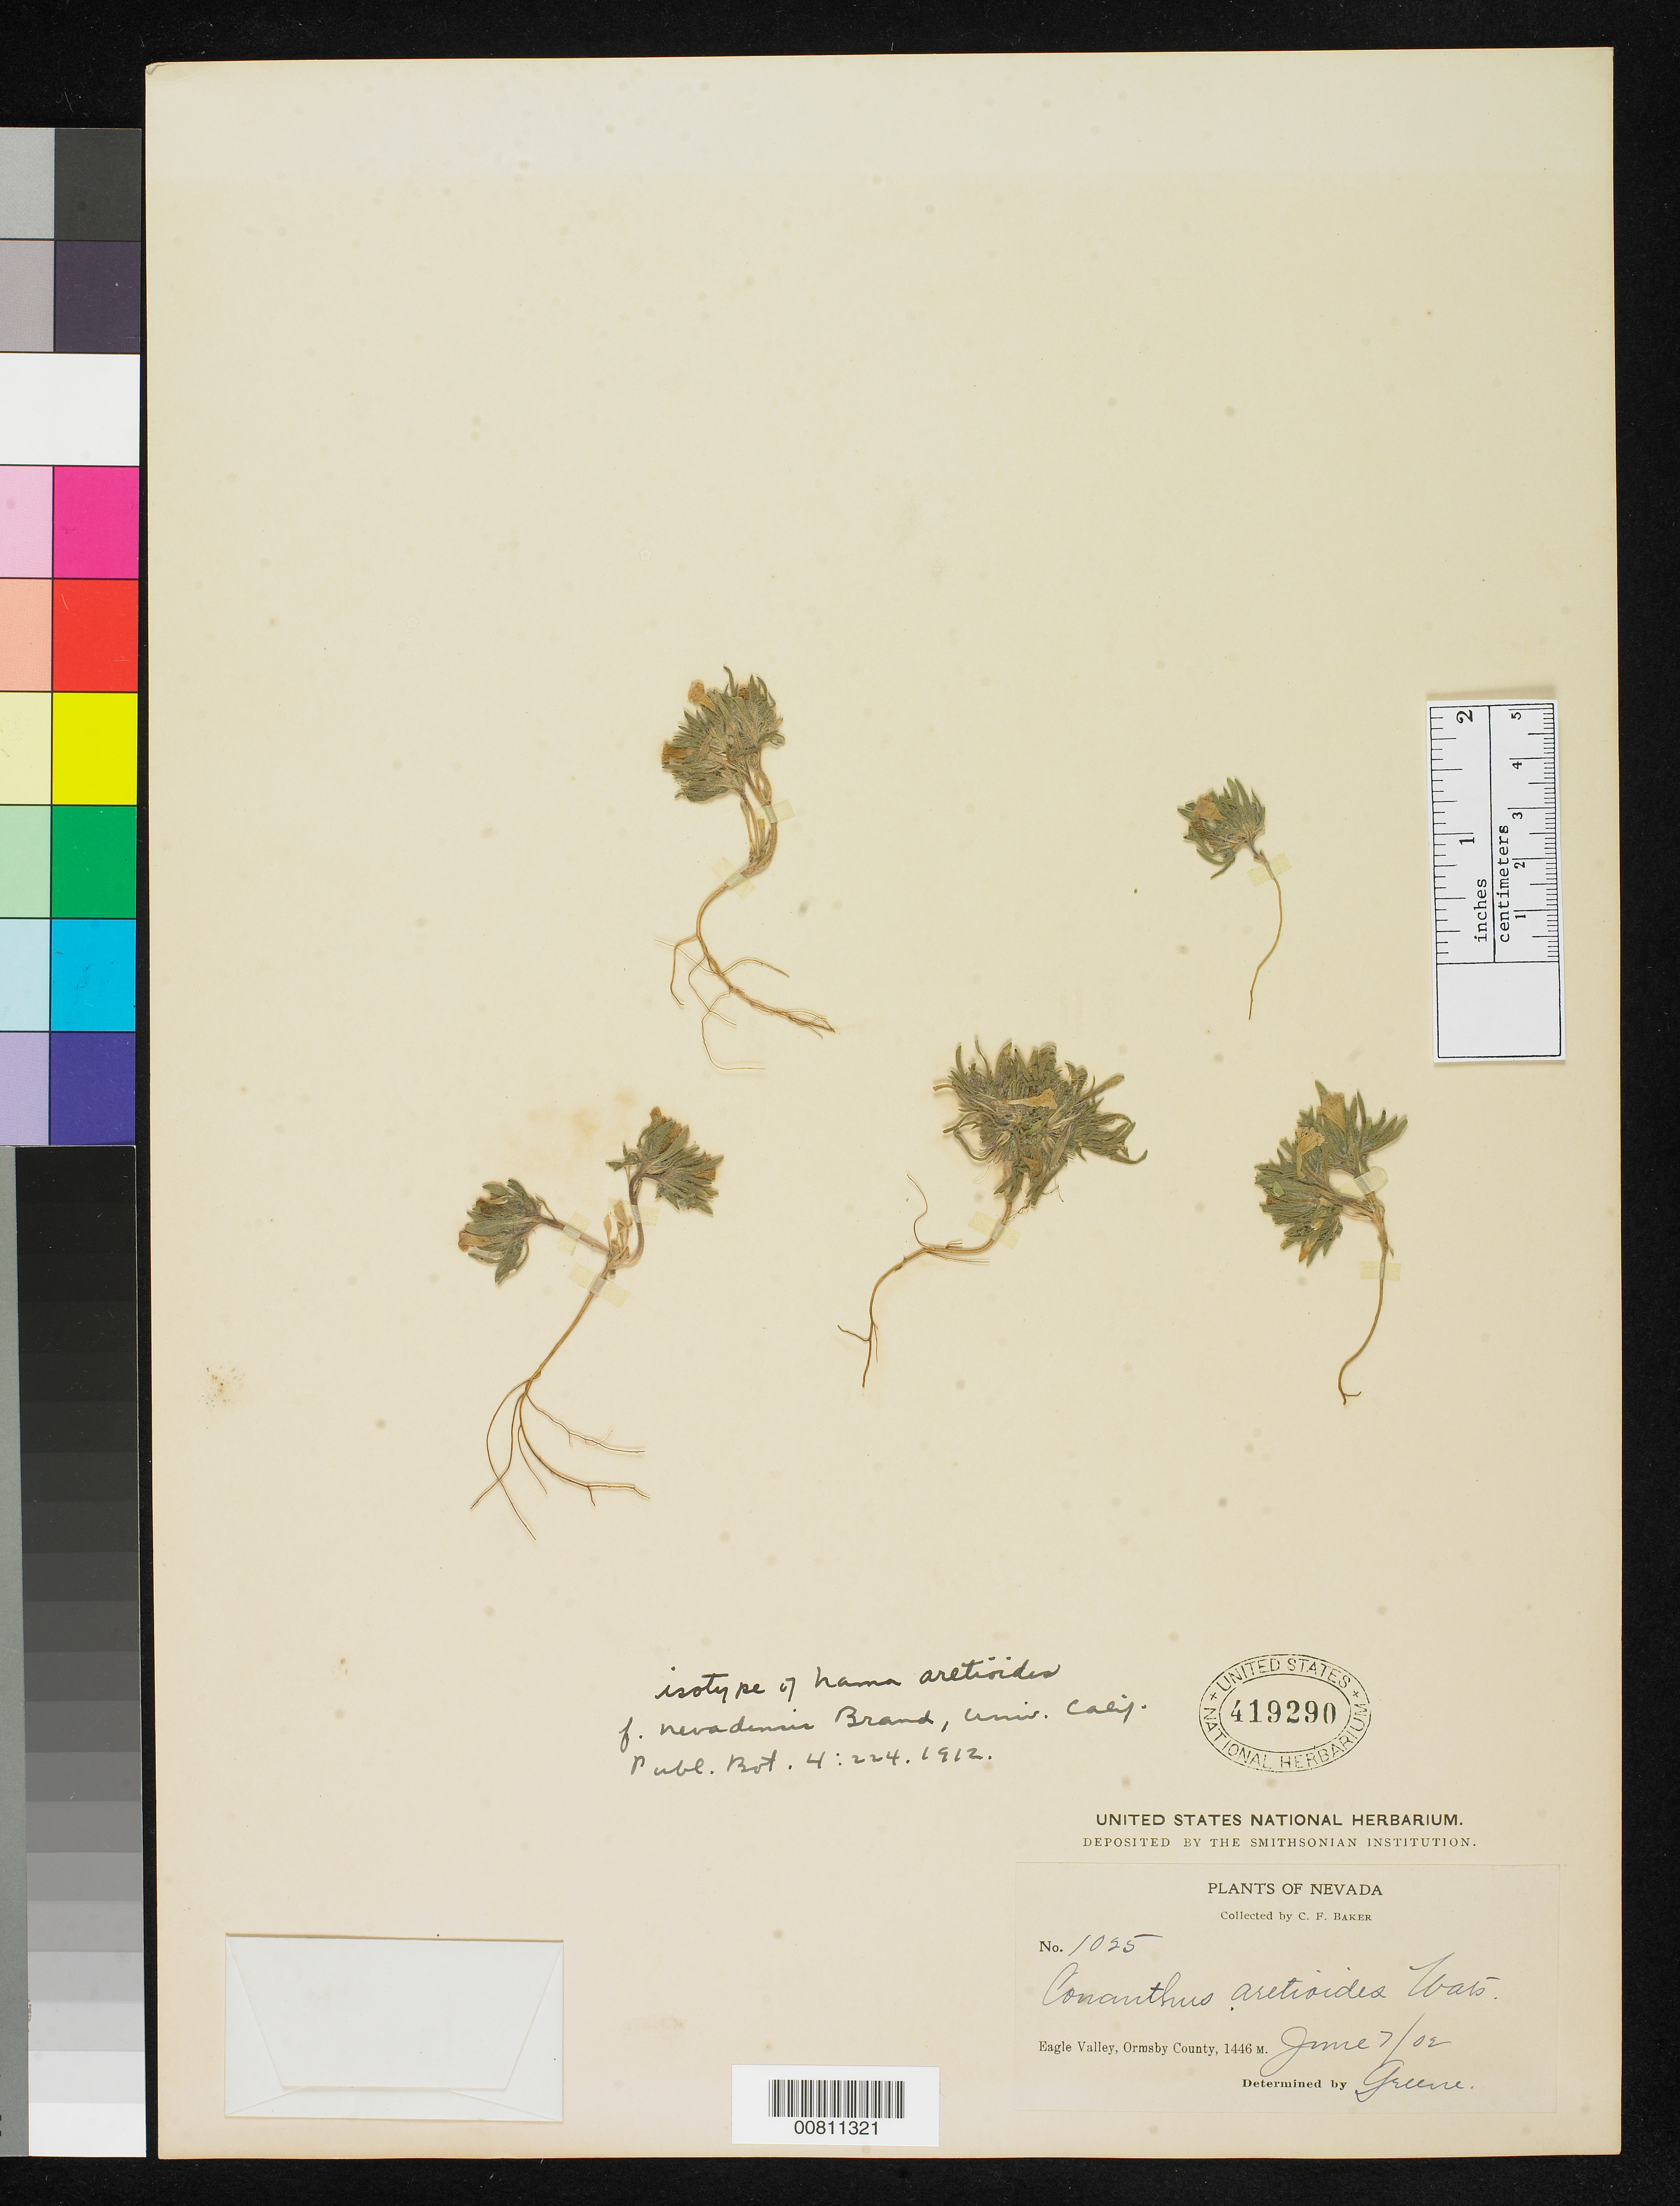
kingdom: Plantae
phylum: Tracheophyta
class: Magnoliopsida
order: Boraginales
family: Namaceae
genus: Nama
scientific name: Nama aretioides f. nevadensis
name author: Brand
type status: Isotype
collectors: C. F. Baker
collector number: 1025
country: United States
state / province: Nevada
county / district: Ormsby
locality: Eagle Valley.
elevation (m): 1446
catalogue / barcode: US 419290